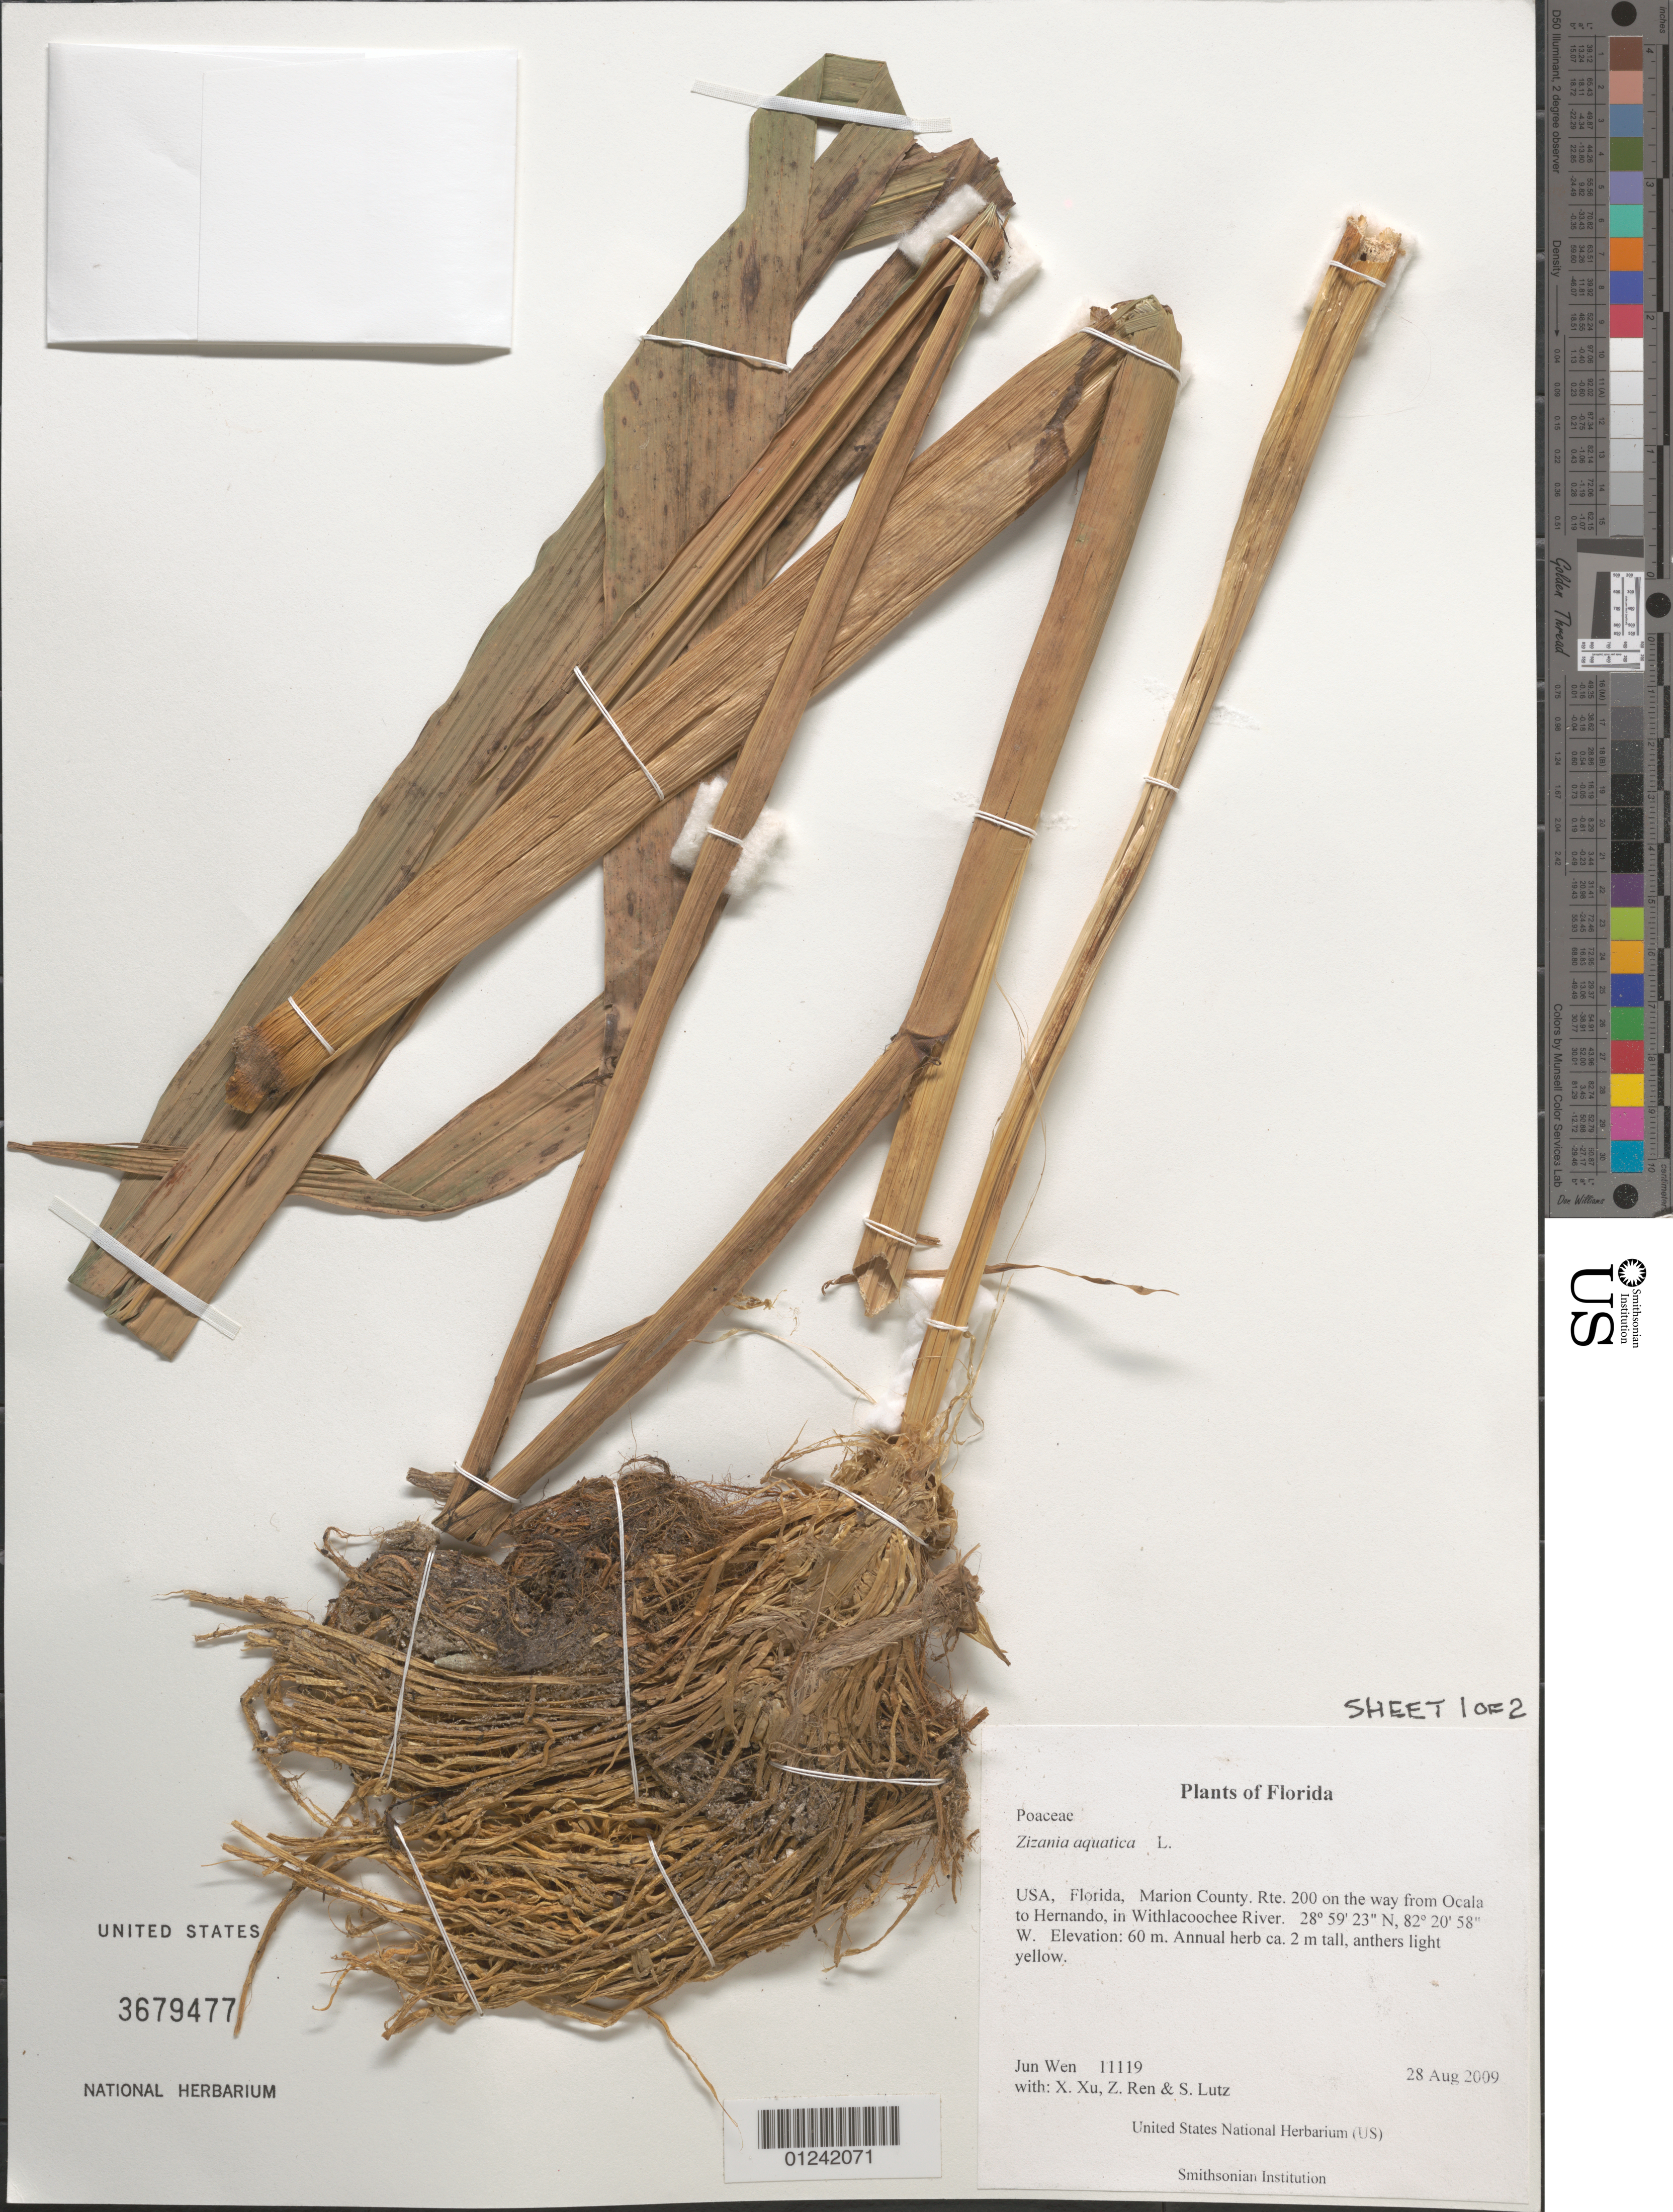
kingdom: Plantae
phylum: Tracheophyta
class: Liliopsida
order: Poales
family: Poaceae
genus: Zizania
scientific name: Zizania aquatica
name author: L.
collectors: J. Wen, X. Xu, Z. Ren & S. Lutz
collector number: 11119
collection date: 2009-08-28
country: United States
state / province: Florida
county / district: Marion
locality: Rte. 200 on the way from Ocala to Hernando, in Withlacoochee River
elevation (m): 60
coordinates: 28 59 22.7 N, 82 20 57.9 W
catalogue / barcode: US 3679477